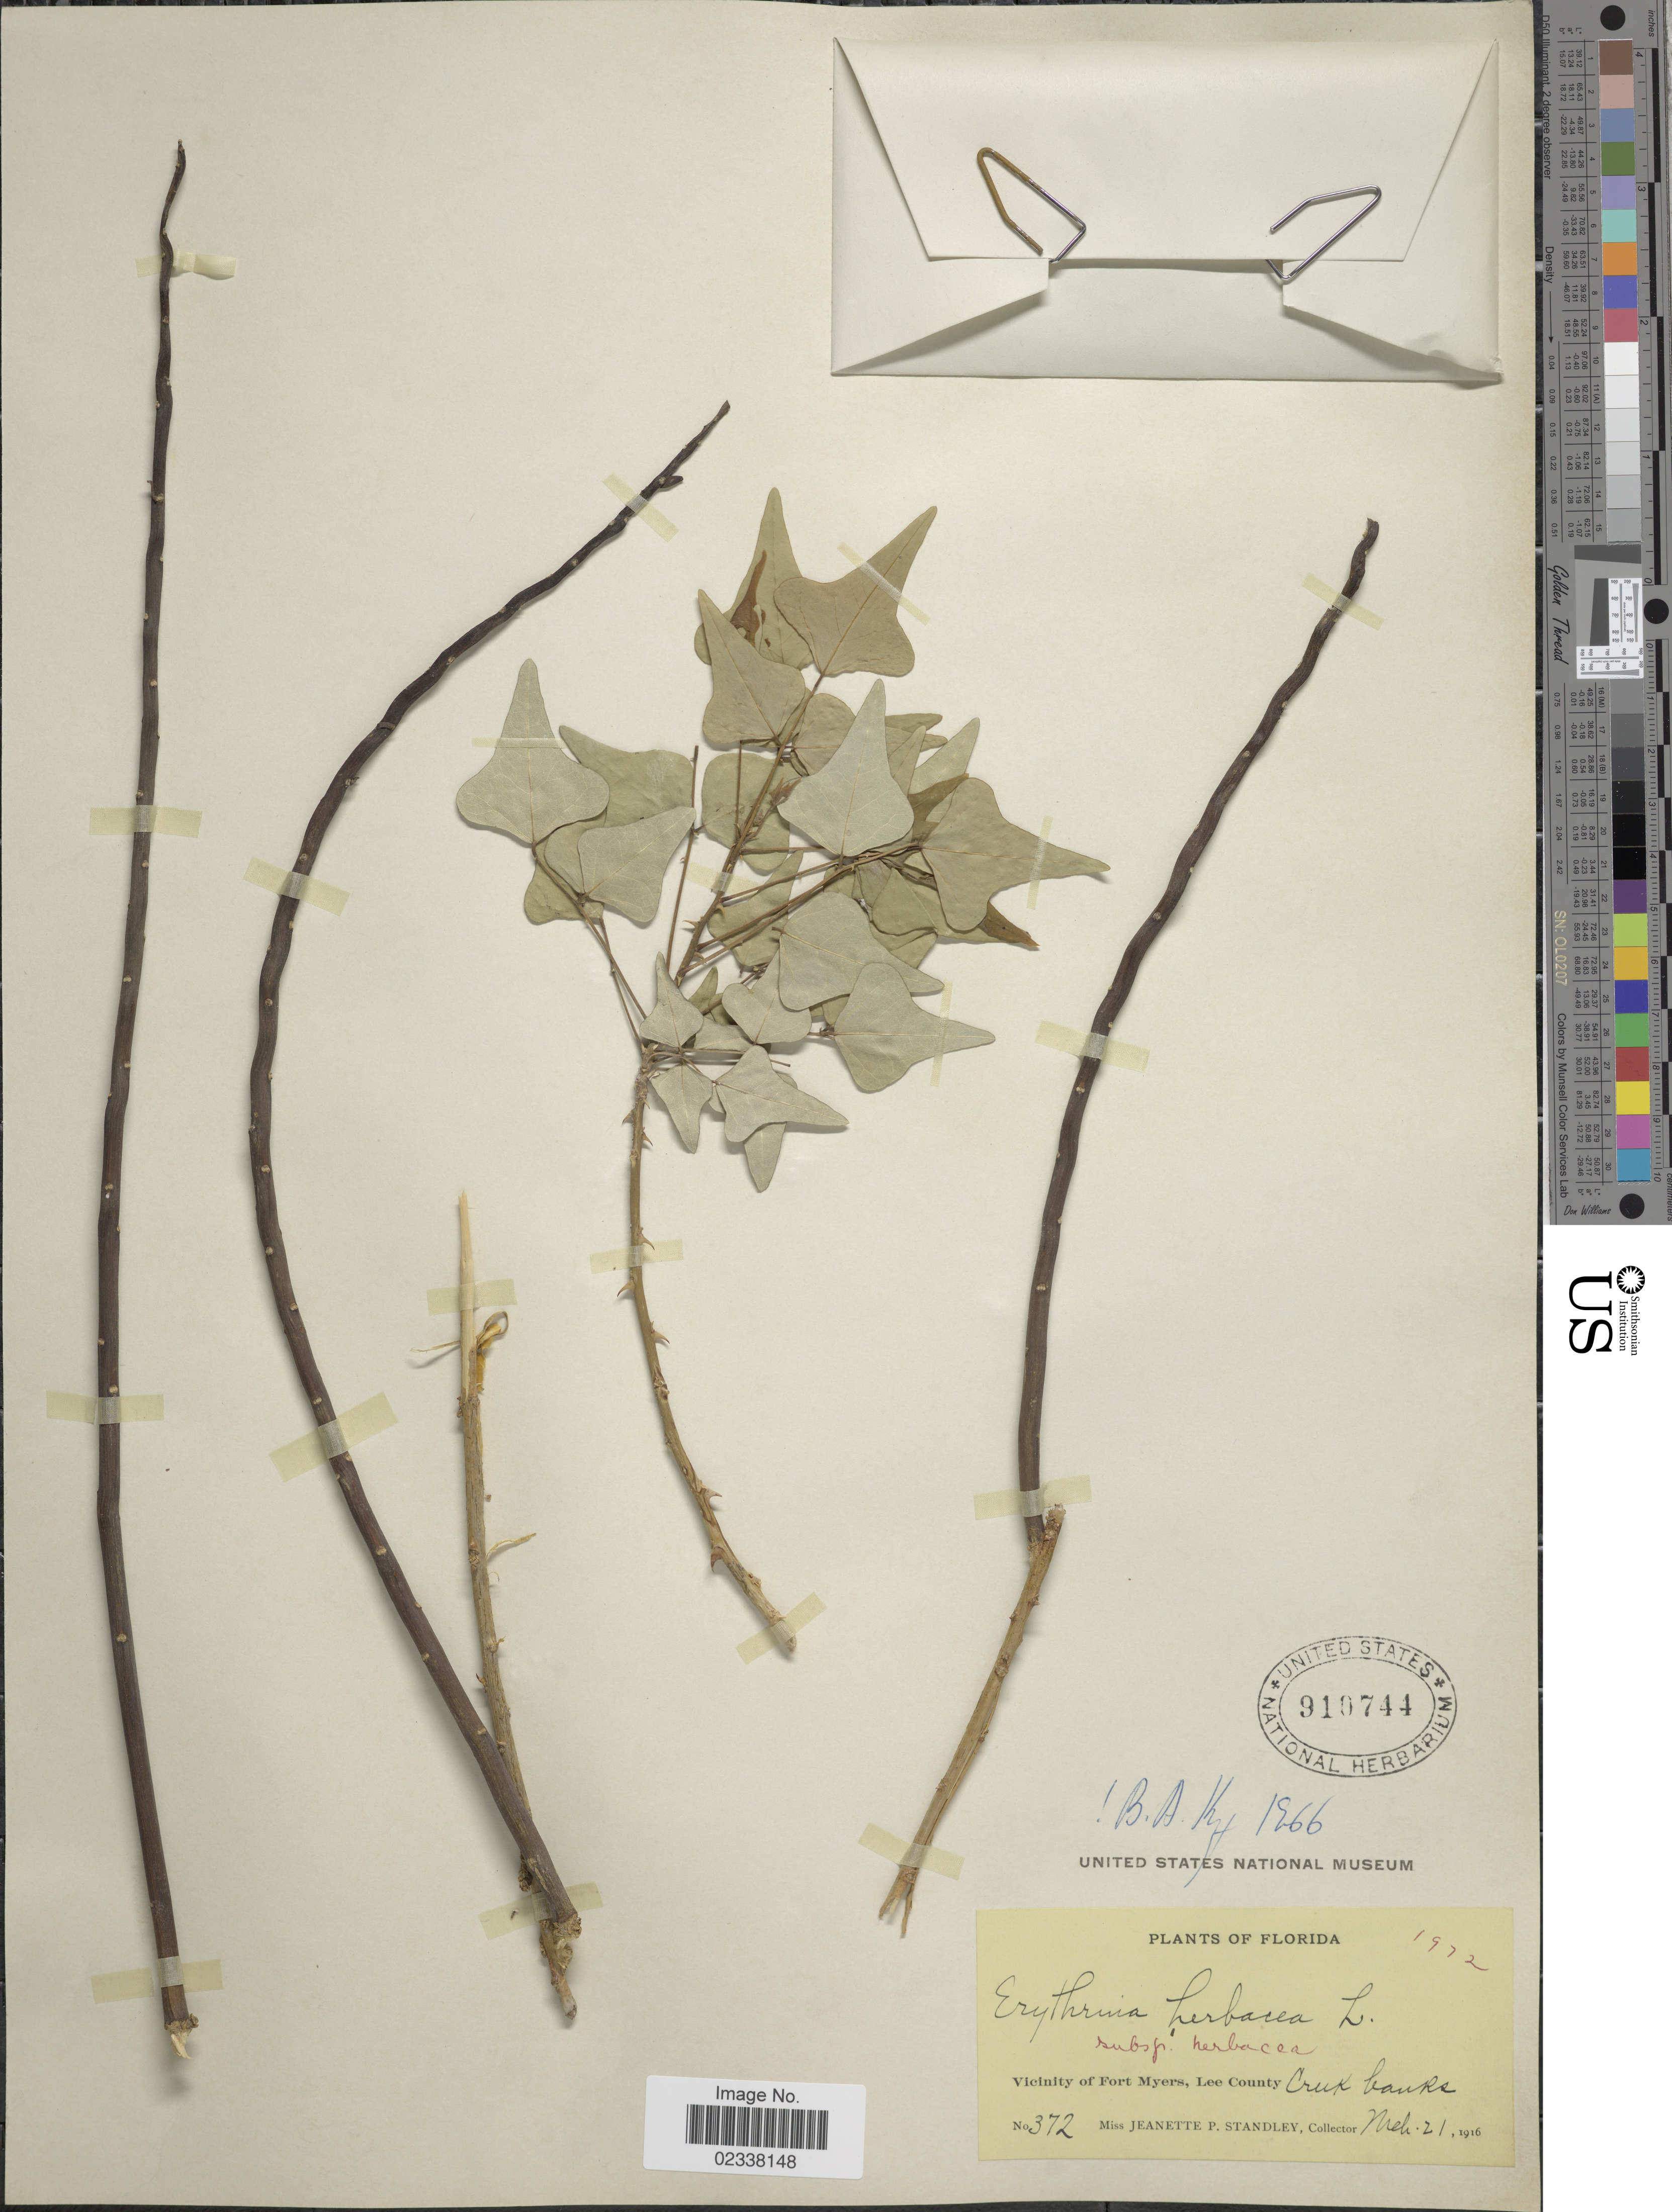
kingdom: Plantae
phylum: Tracheophyta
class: Magnoliopsida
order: Fabales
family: Fabaceae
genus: Erythrina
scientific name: Erythrina herbacea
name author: L.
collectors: J. P. Standley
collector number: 372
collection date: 1916-03-21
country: United States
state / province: Florida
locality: Vicinity of Fort Myers, Lee County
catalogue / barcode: US 910744